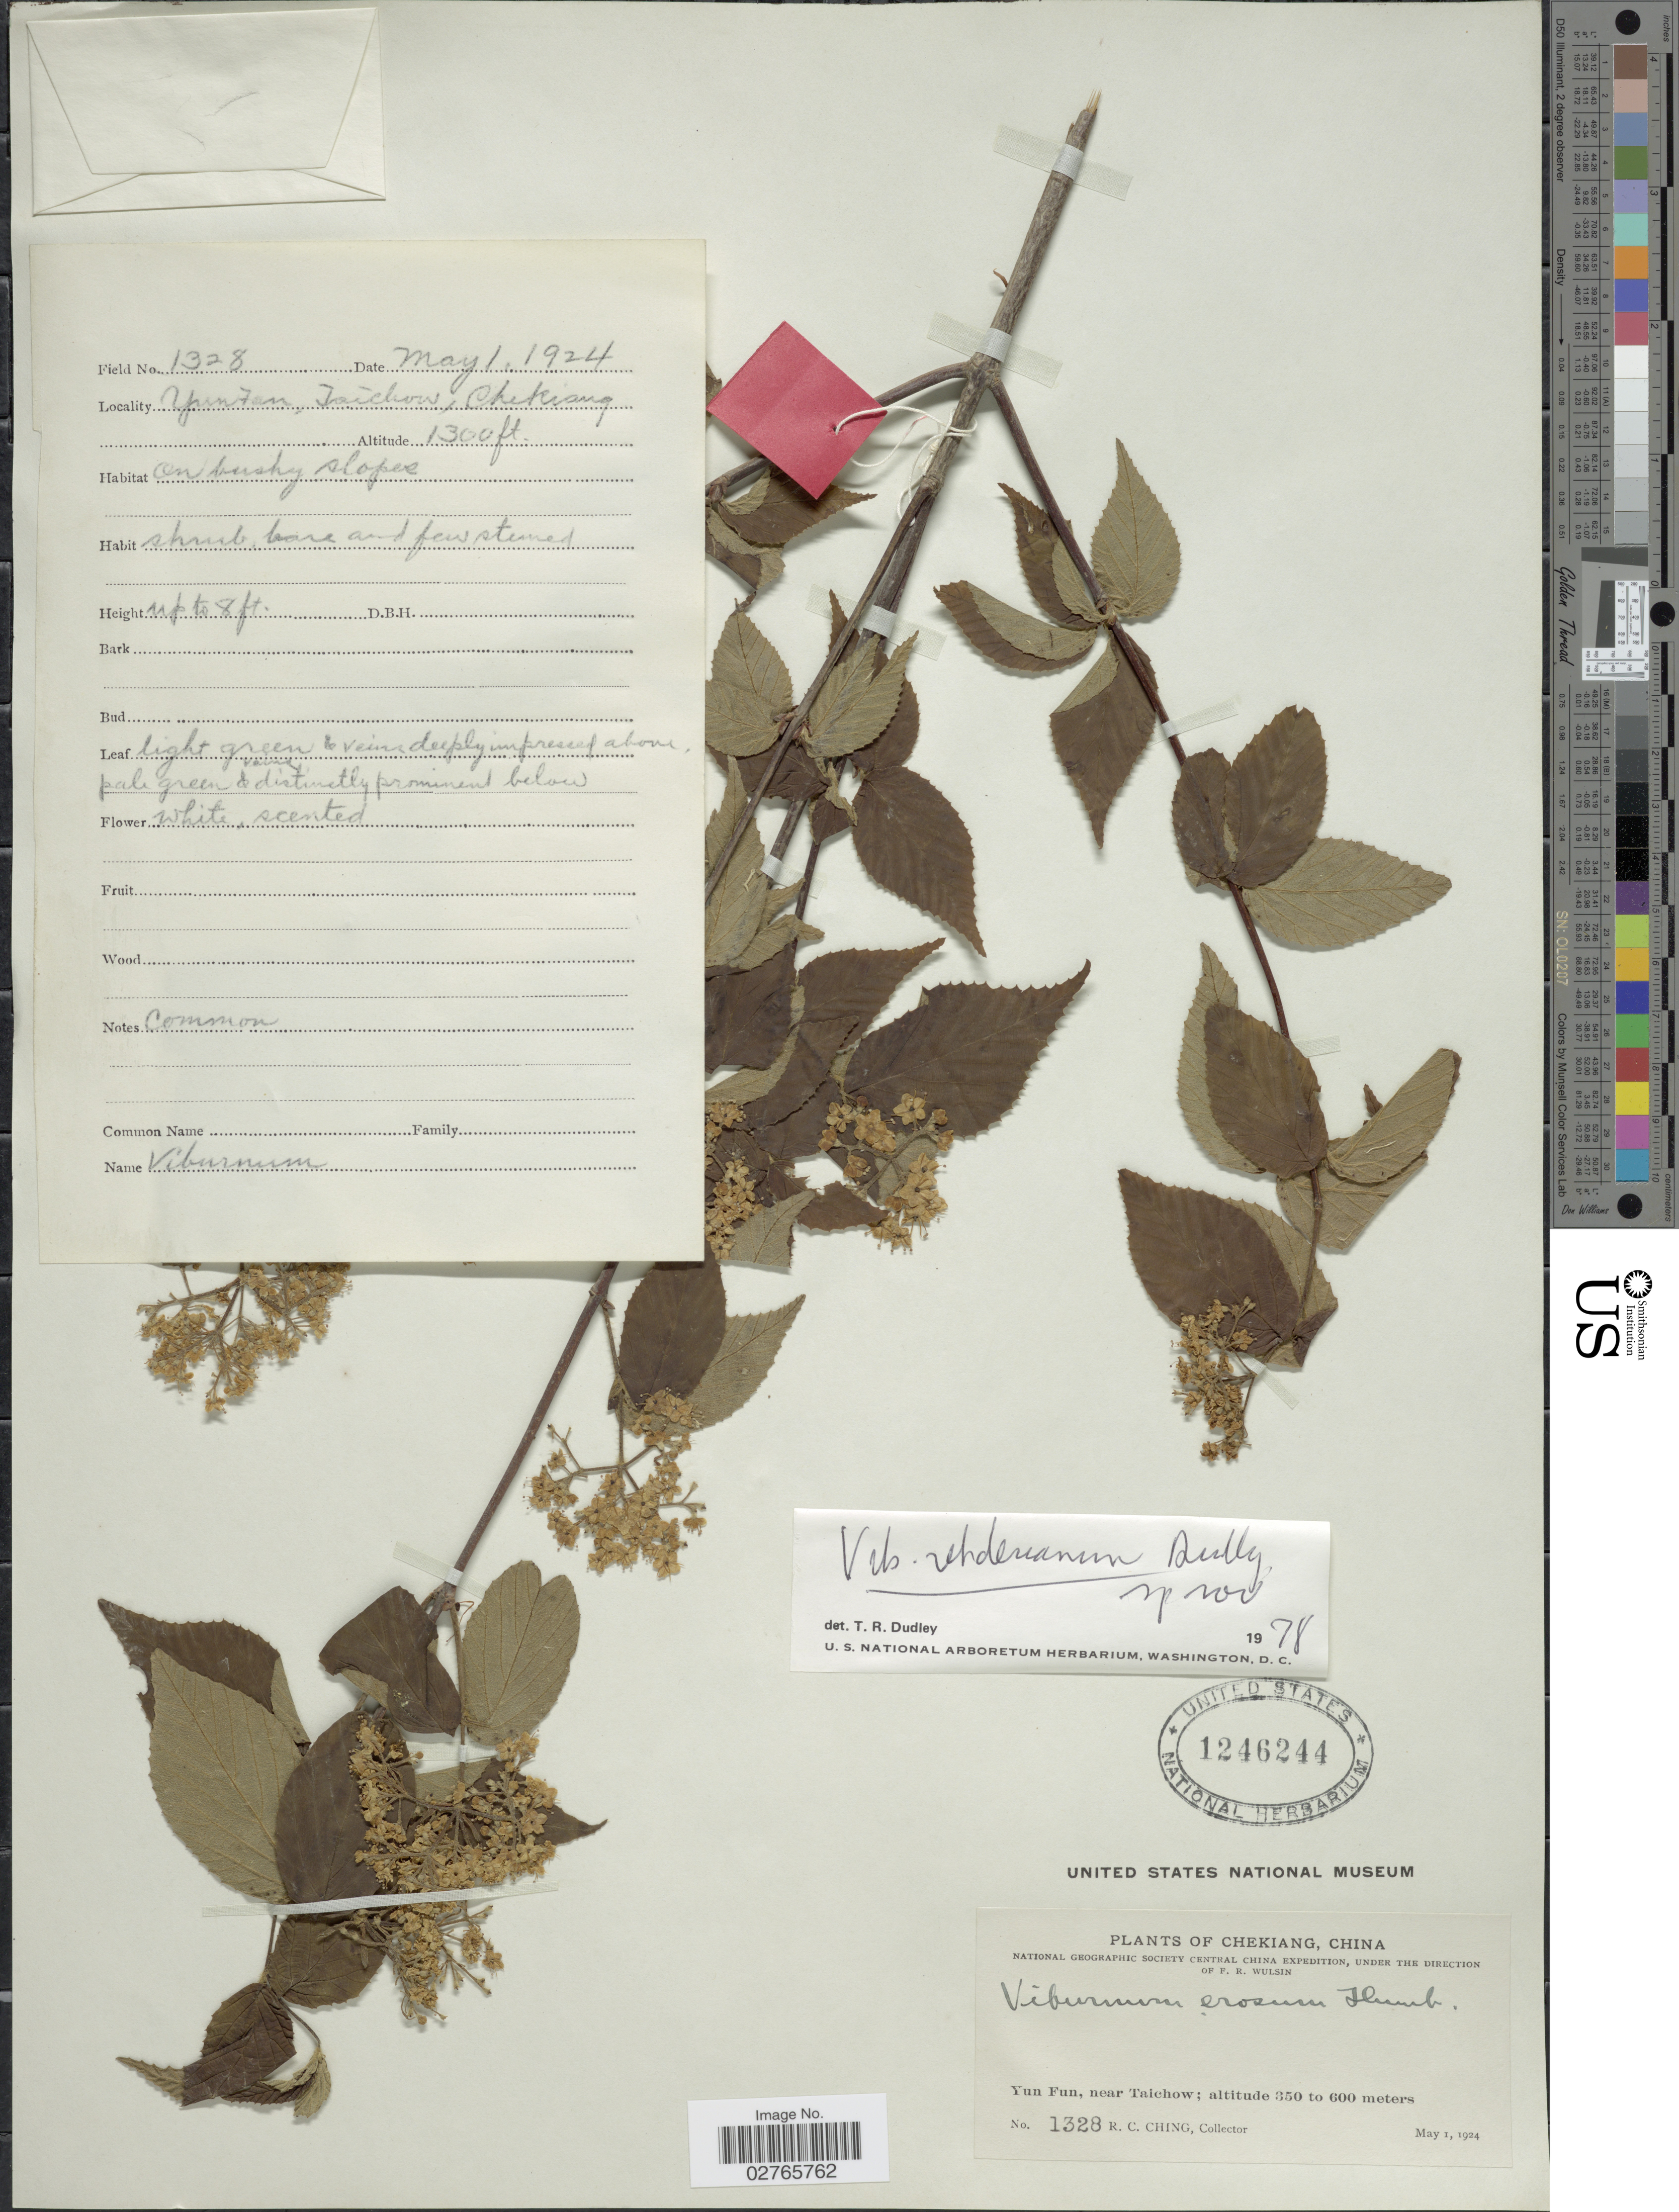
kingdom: Plantae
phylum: Tracheophyta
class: Magnoliopsida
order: Dipsacales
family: Viburnaceae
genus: Viburnum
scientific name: Viburnum erosum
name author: Thunb.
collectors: R. C. Ching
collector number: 1328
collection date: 1924-05-01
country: China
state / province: Zhejiang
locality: Yun Fun, near Taichow, Chekiang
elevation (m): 396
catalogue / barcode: US 1246244